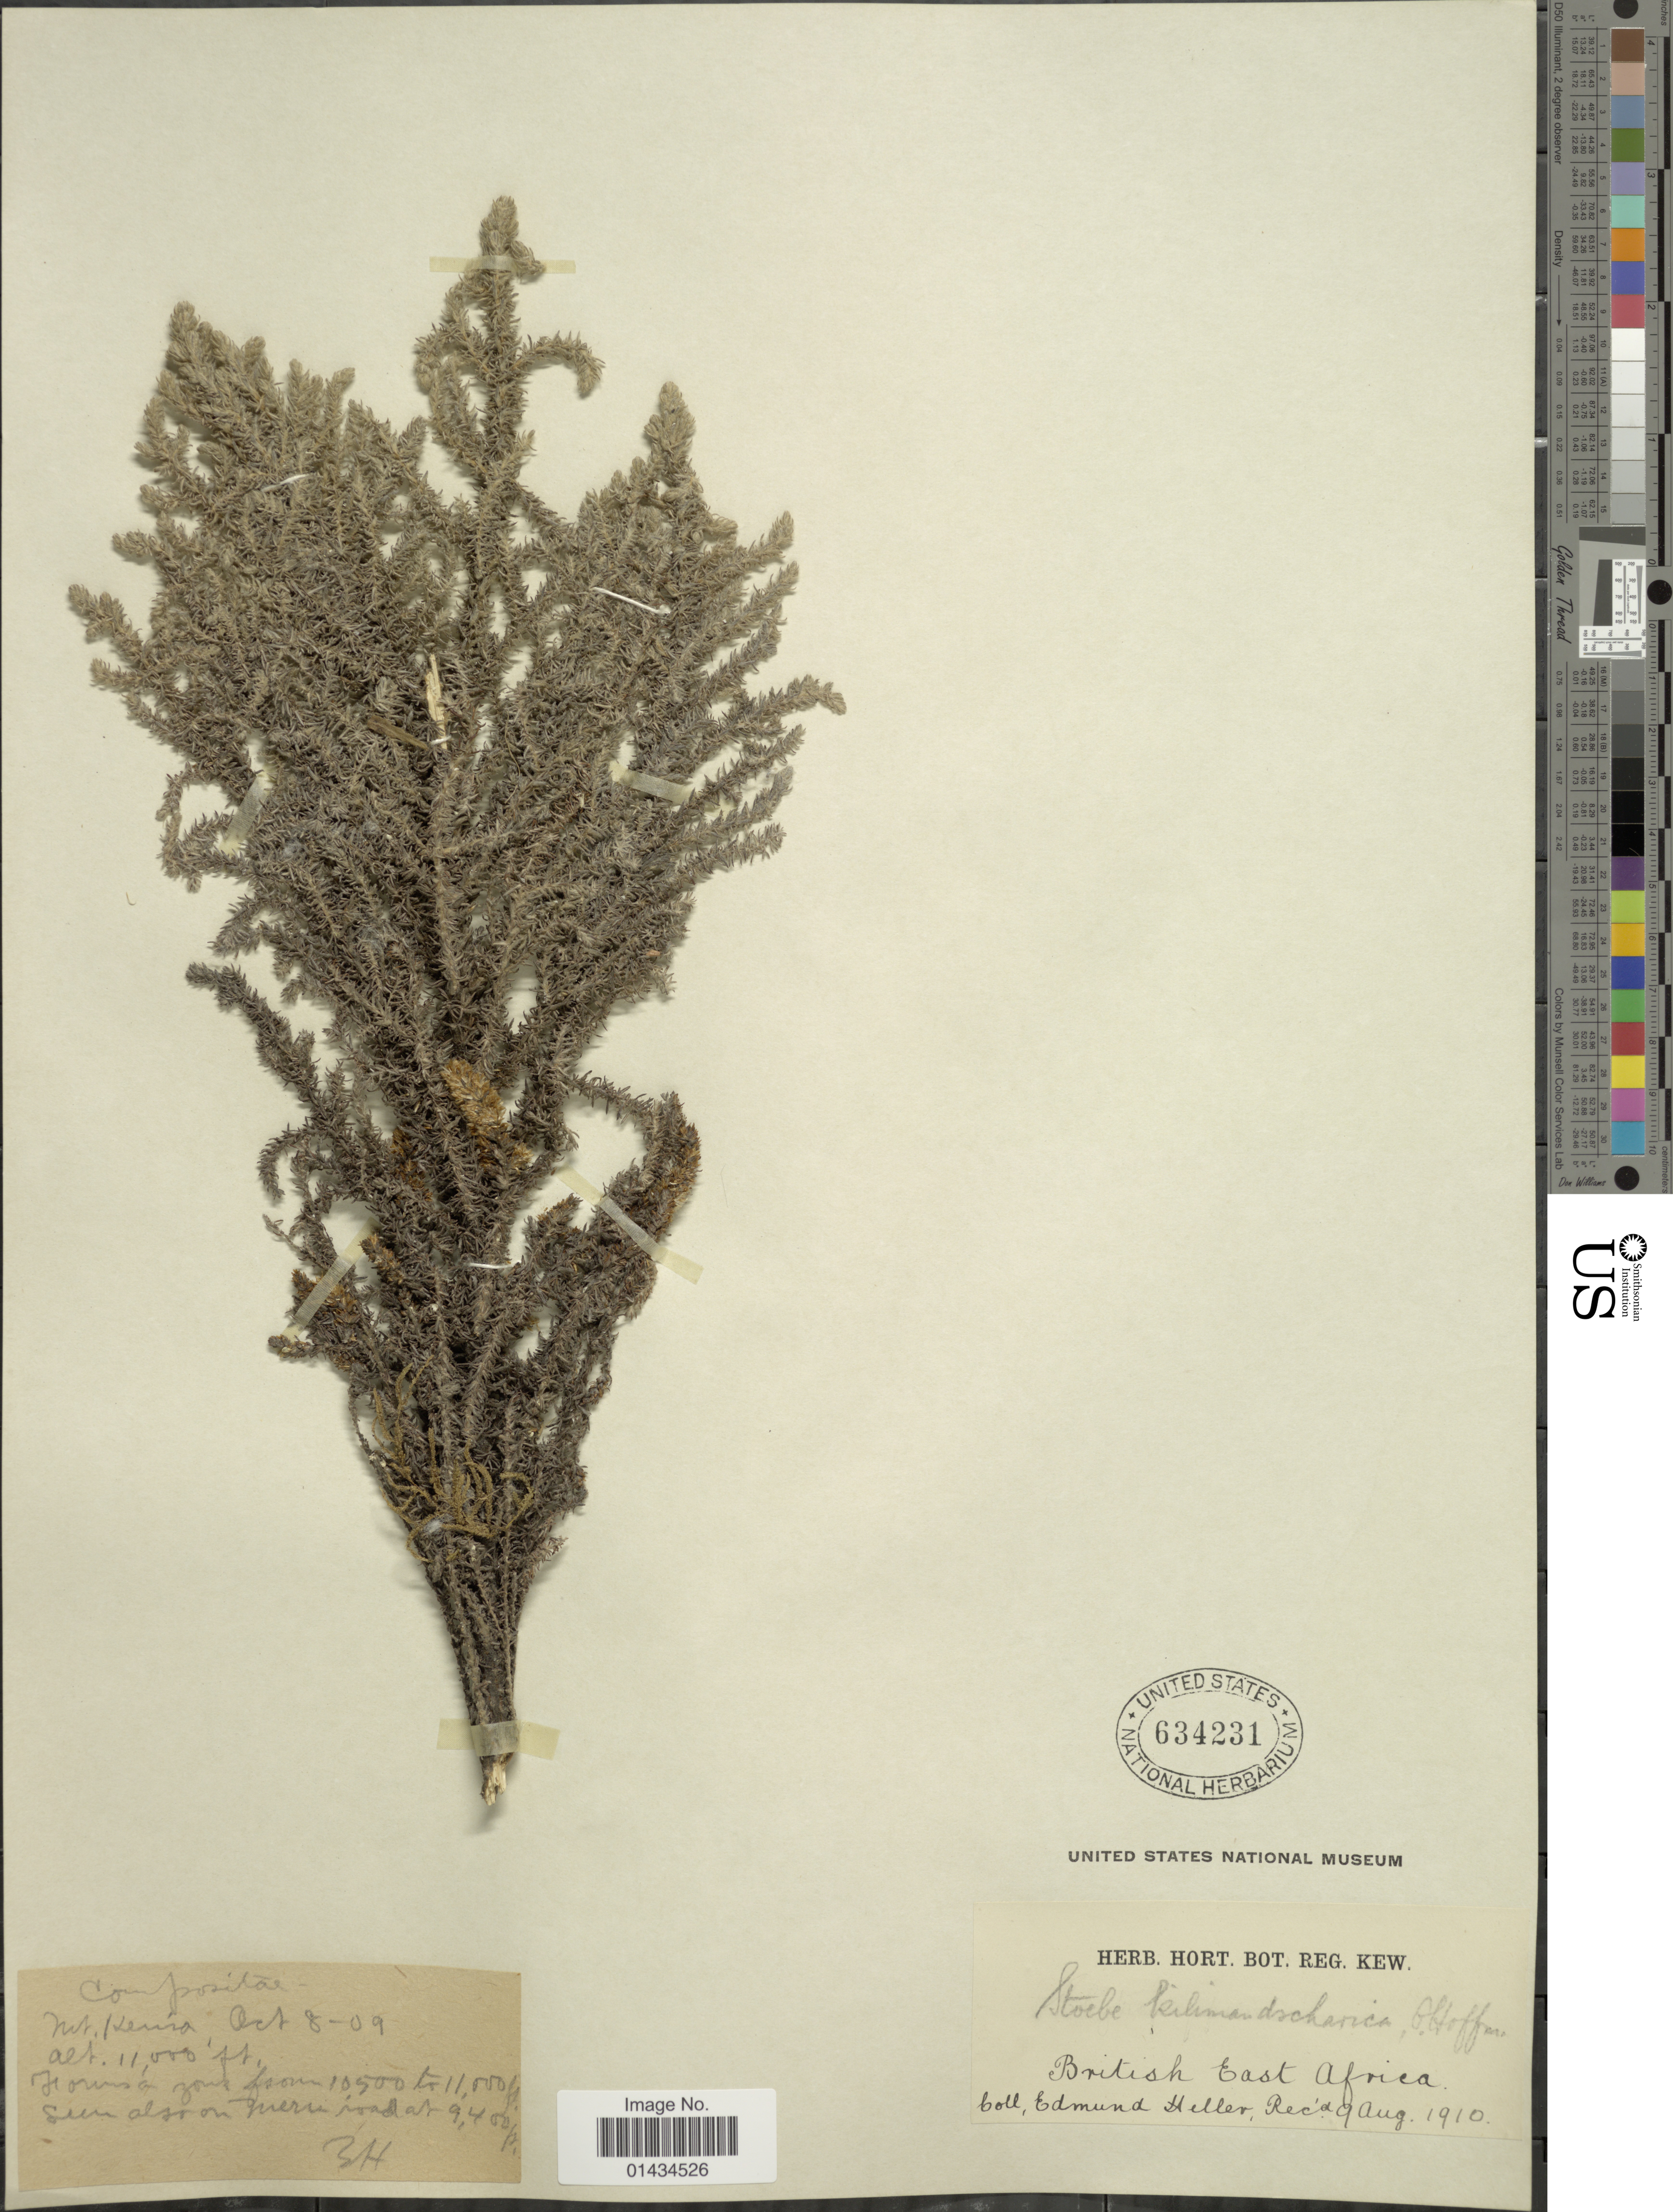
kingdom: Plantae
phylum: Tracheophyta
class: Magnoliopsida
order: Asterales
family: Asteraceae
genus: Stoebe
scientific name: Stoebe kilimandscharica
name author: O. Hoffm.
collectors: E. Heller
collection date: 1910-10-08/1910-10-09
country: Kenya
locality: British East Africa, Mt. Kenia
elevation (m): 3353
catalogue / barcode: US 634231